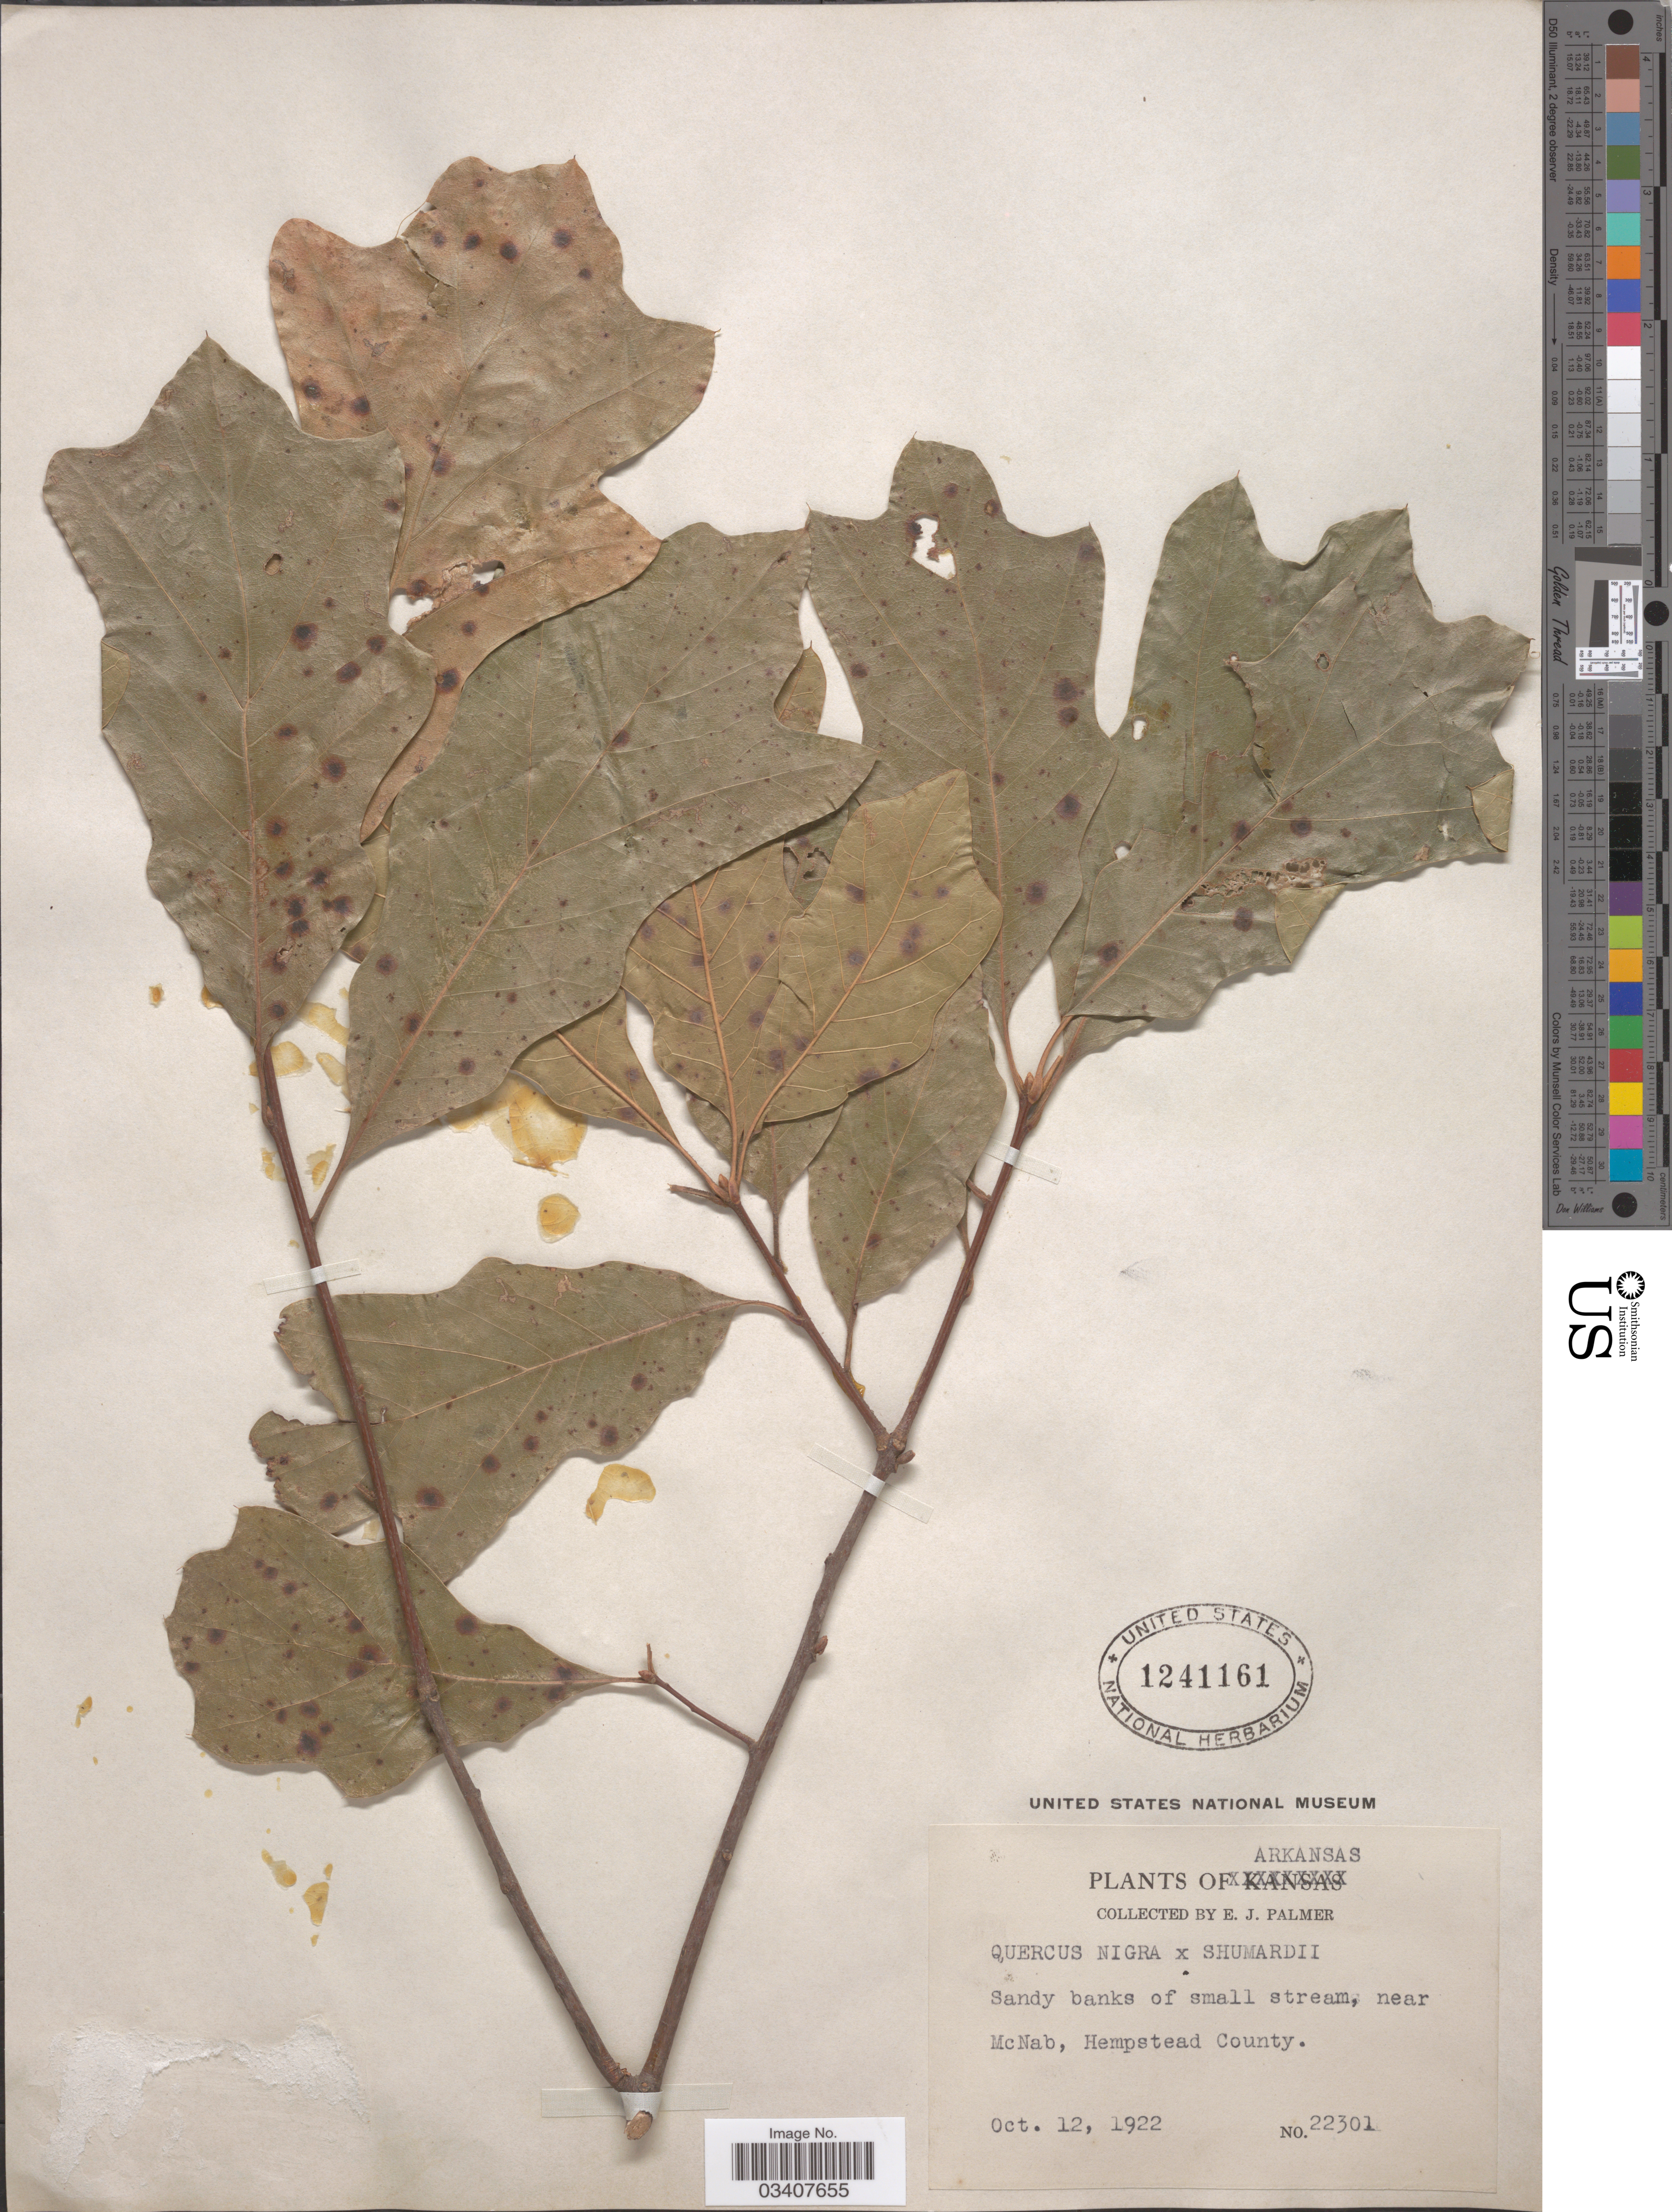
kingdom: Plantae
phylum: Tracheophyta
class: Magnoliopsida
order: Fagales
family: Fagaceae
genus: Quercus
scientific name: Quercus nigra x Q. shumardii Buckley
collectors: E. J. Palmer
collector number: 22301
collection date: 1922-10-12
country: United States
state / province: Arkansas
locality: Sandy banks of small stream, near McNab, Hempstead County.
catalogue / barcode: US 1241161